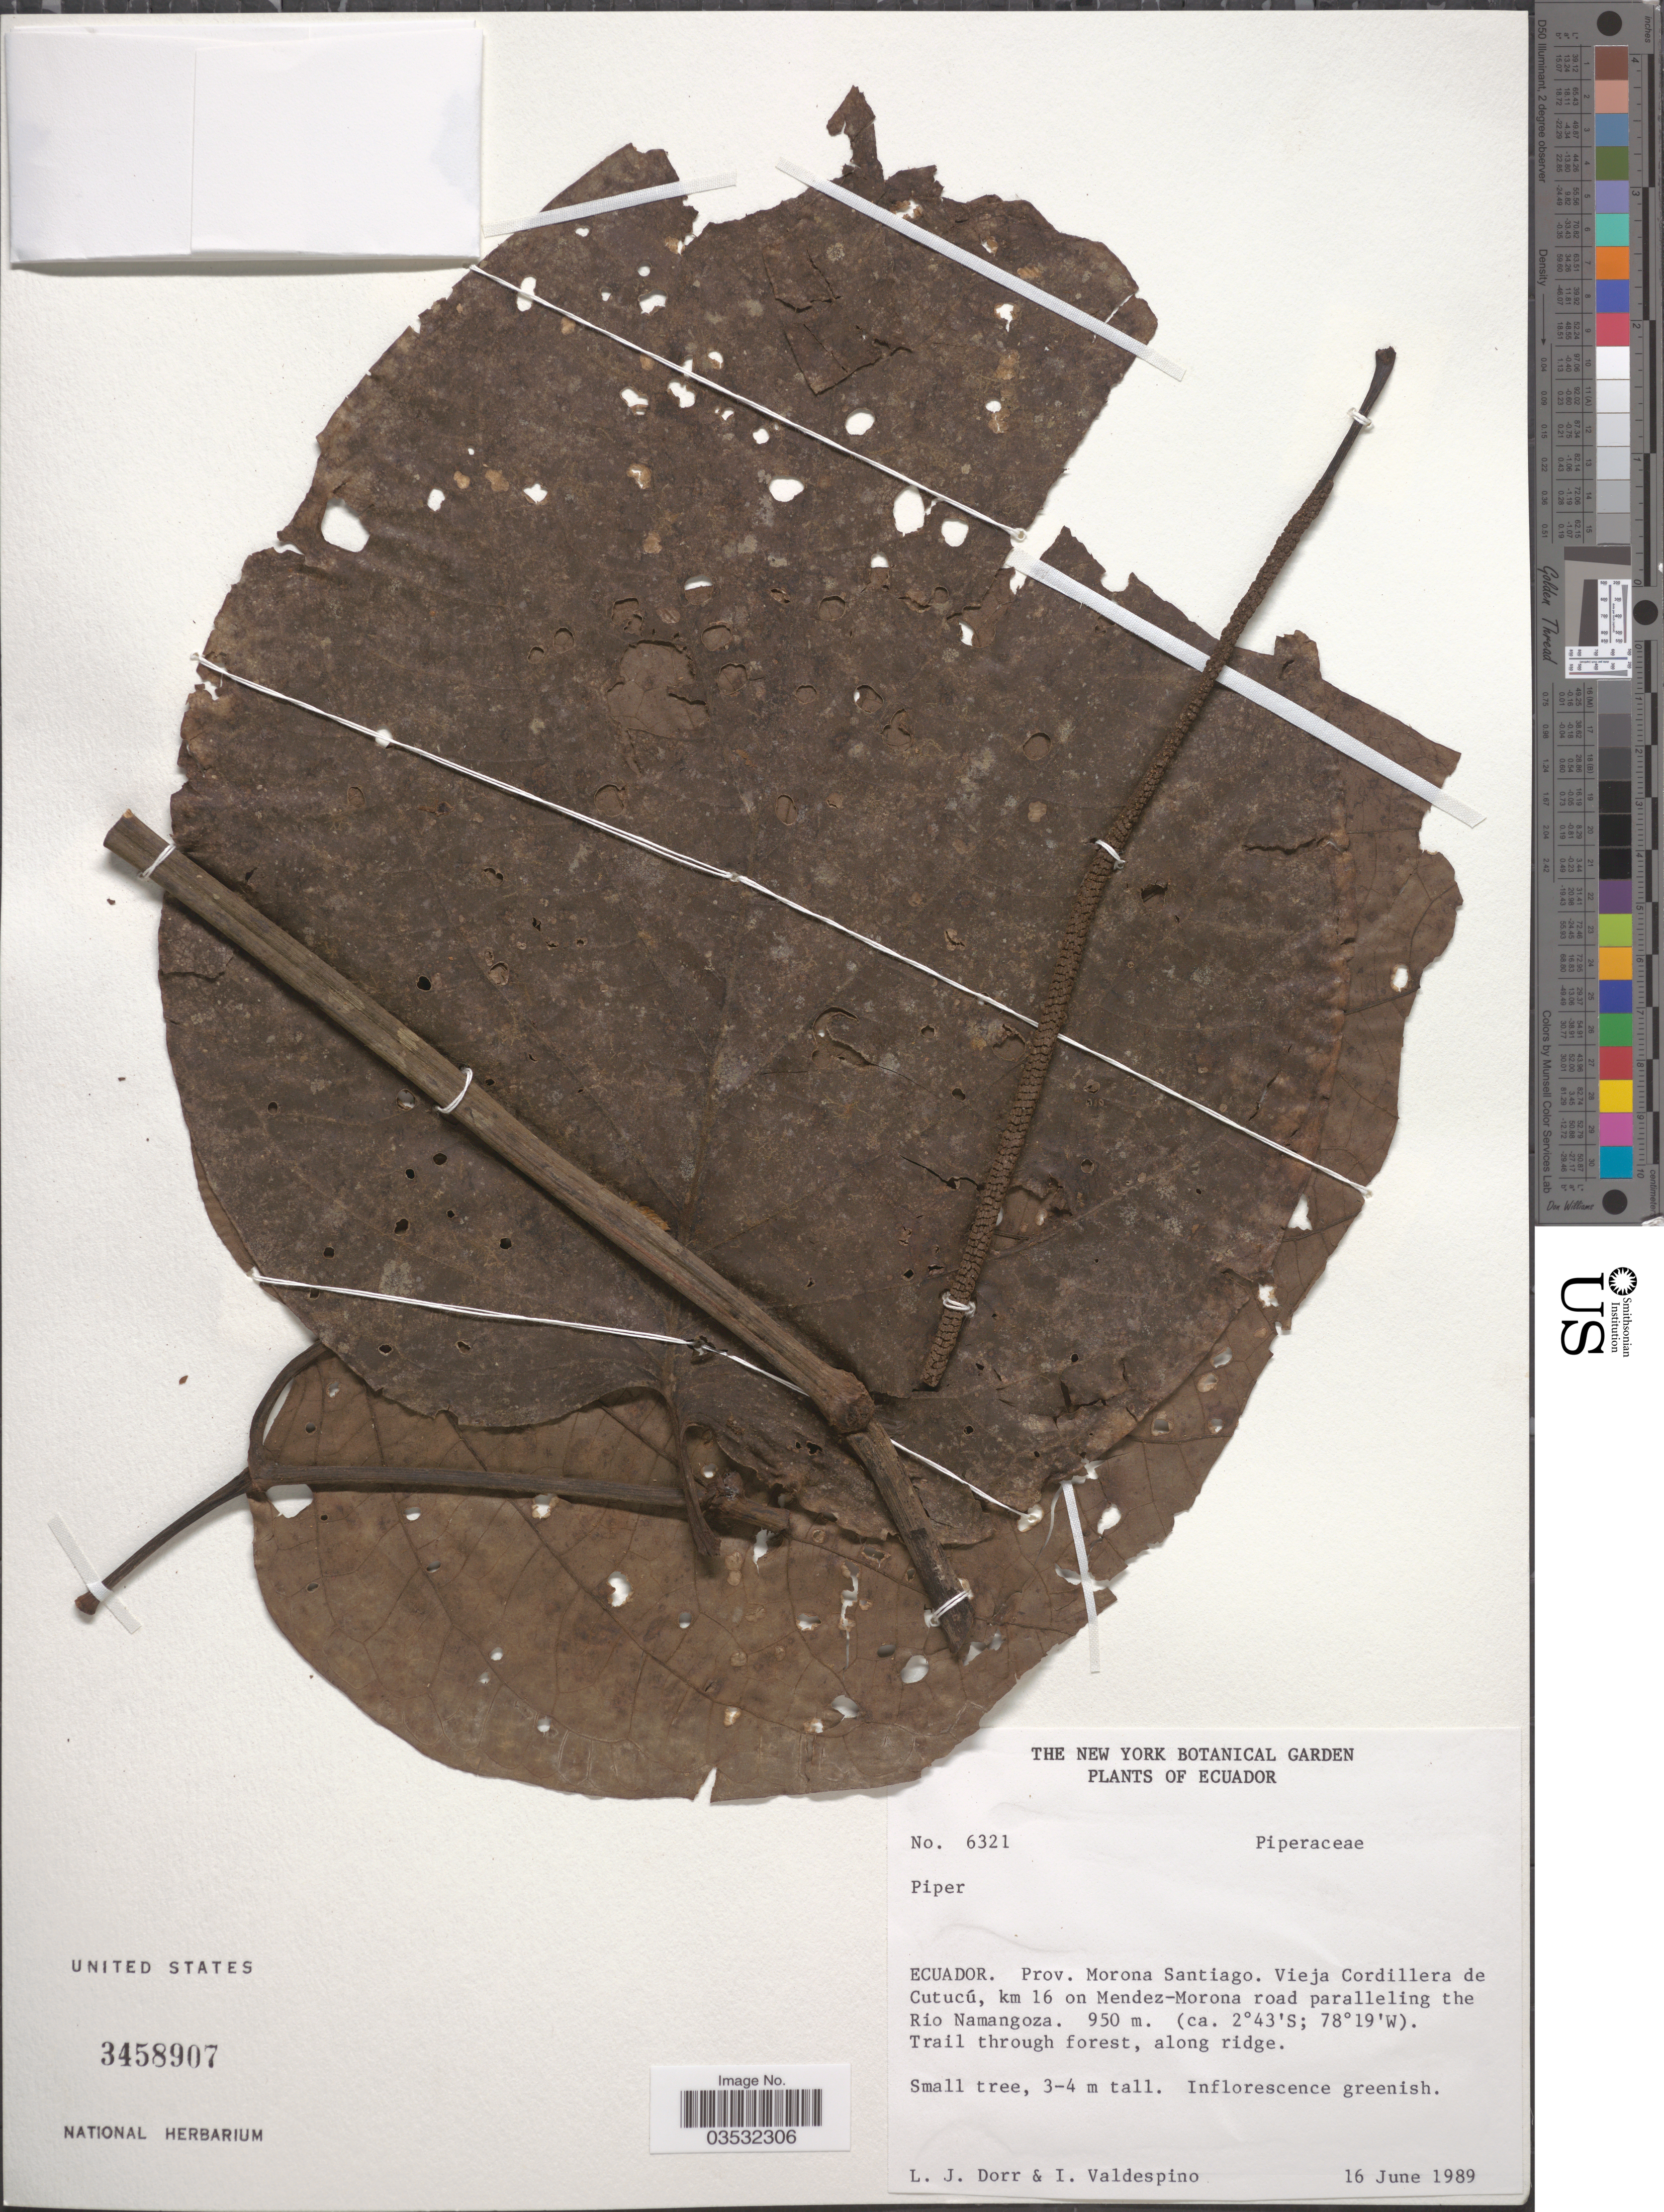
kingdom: Plantae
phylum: Tracheophyta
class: Magnoliopsida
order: Piperales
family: Piperaceae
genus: Piper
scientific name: Piper sp.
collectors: L. J. Dorr & I. Valdespino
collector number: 6321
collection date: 1989-06-16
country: Ecuador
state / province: Morona-Santiago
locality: Vieja Cordillera de Cutucú, km 16 on Mendez-Morona road paralleling the Rio Namangoza.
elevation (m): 950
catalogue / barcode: US 3458907